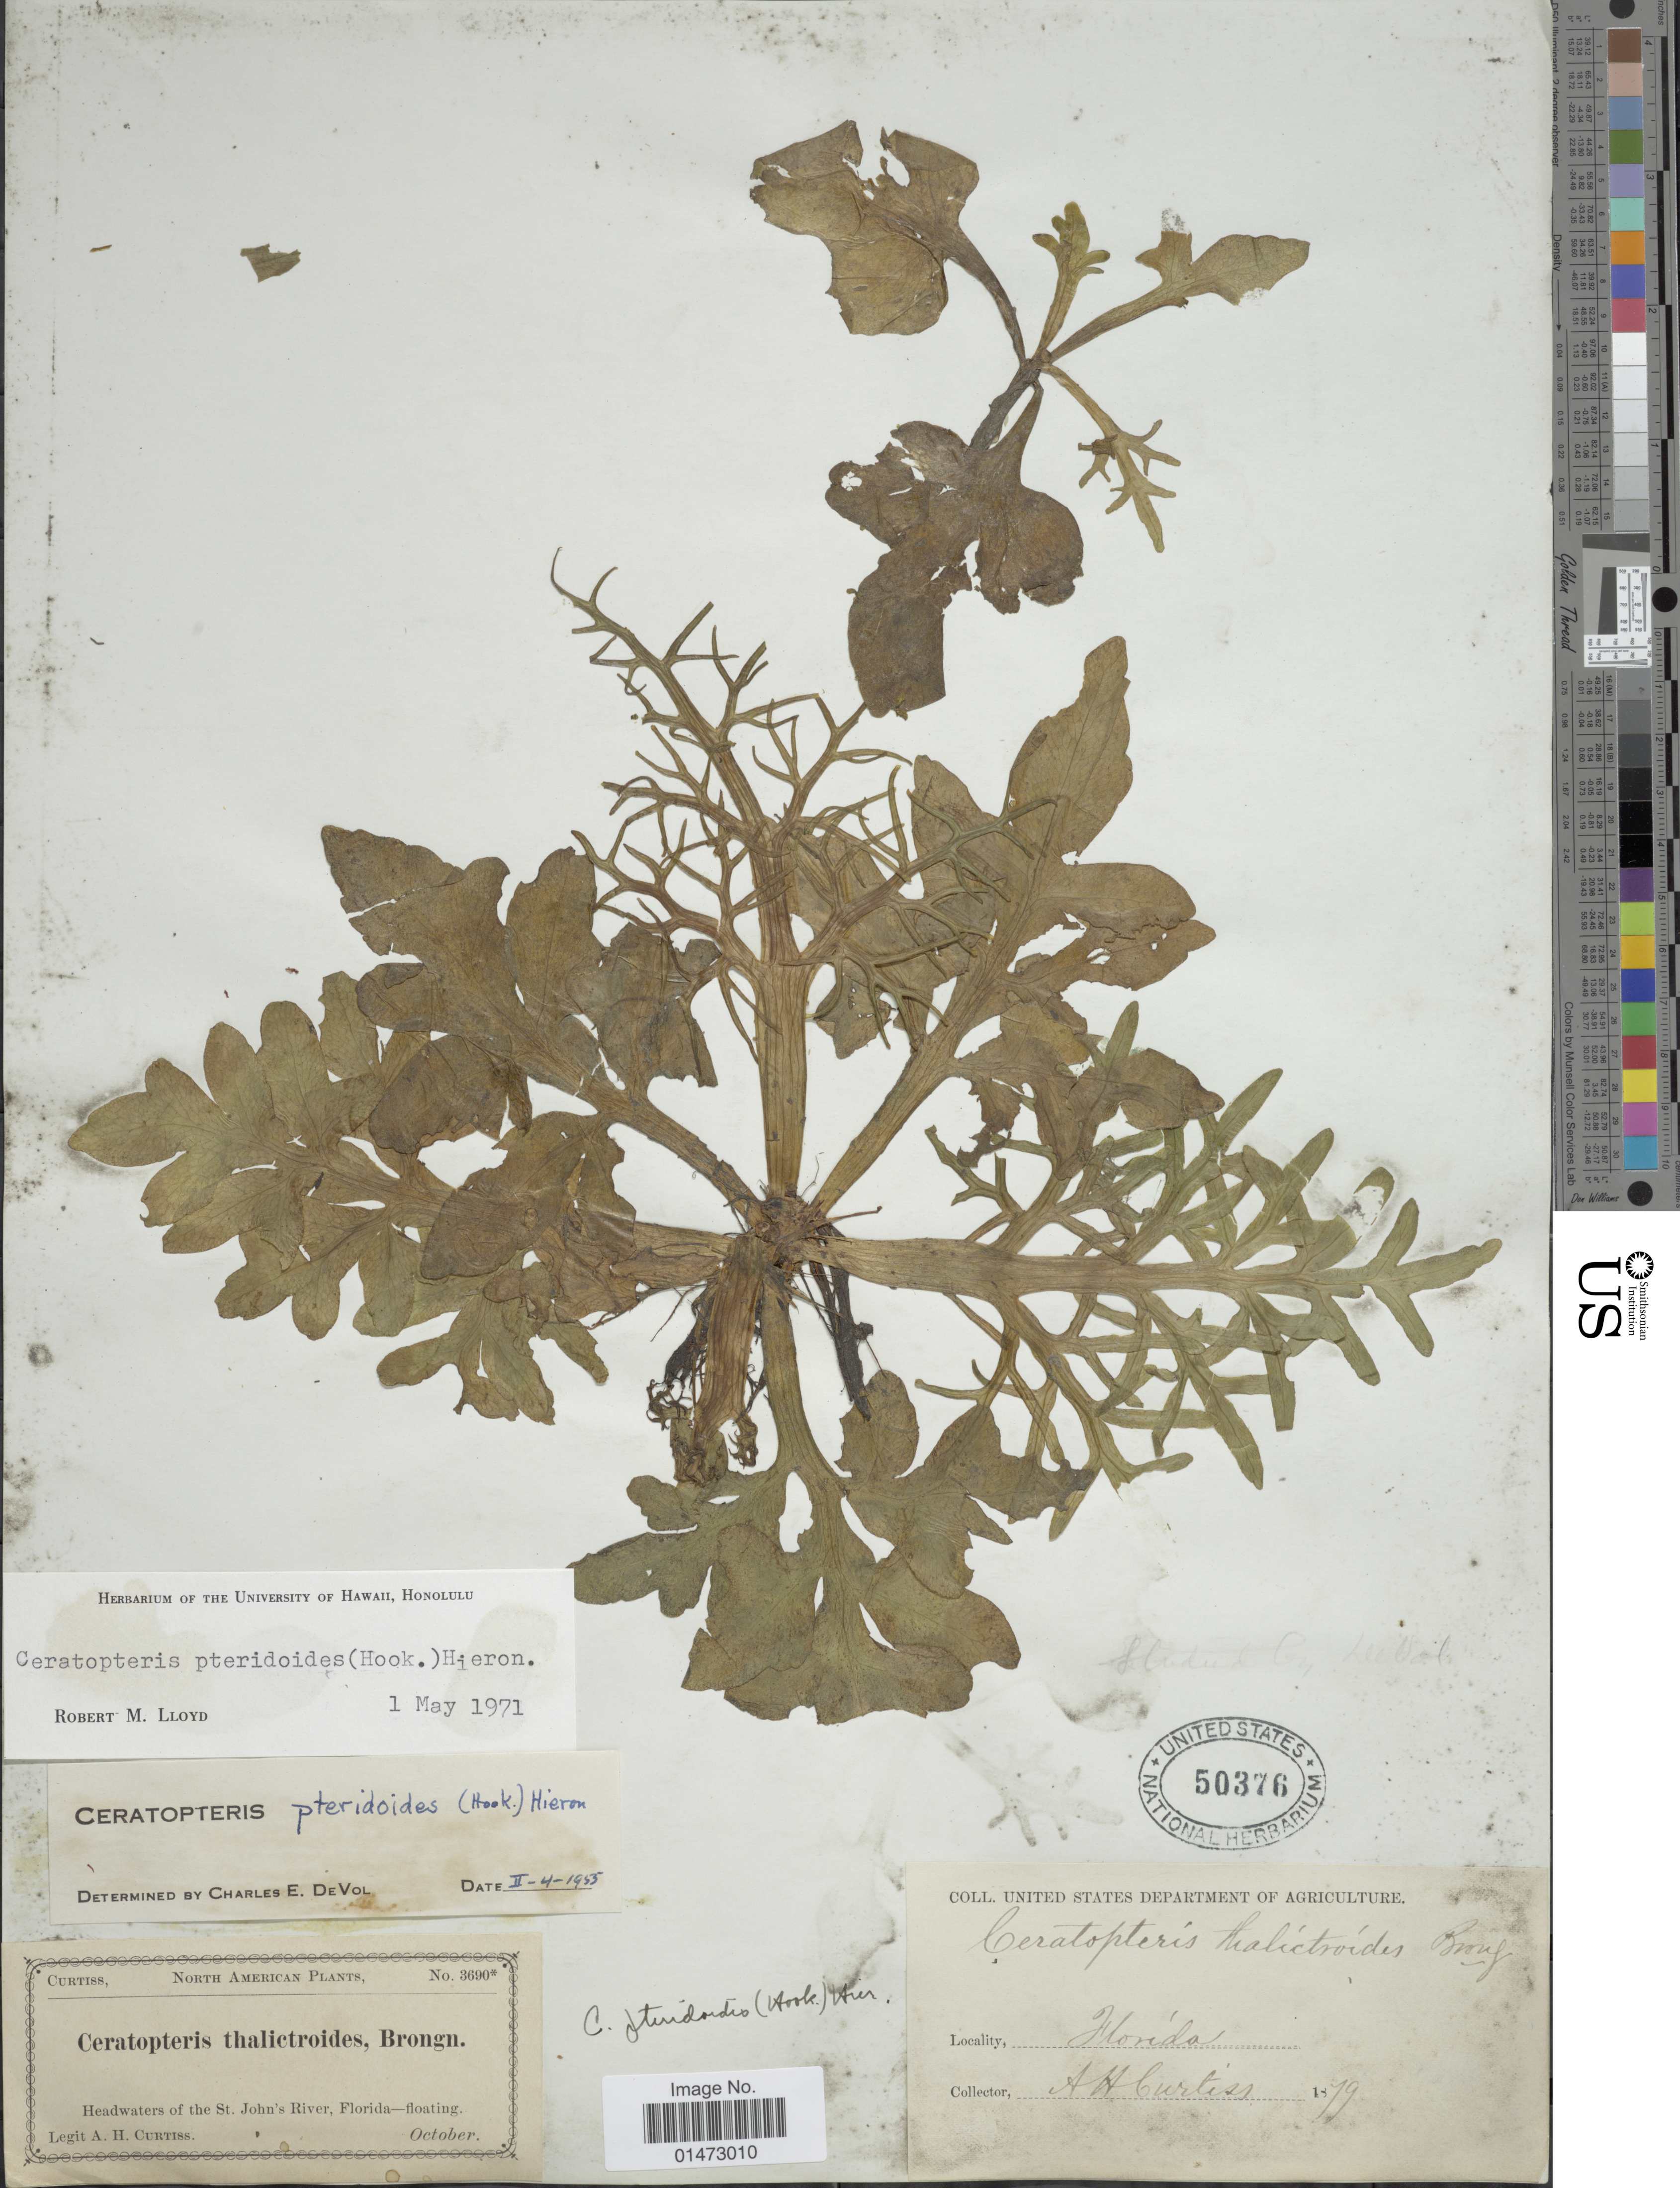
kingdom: Plantae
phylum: Tracheophyta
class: Polypodiopsida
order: Polypodiales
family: Pteridaceae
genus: Ceratopteris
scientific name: Ceratopteris pteridioides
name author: (Hook.) Hieron.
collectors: A. H. Curtiss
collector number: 3690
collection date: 1879-10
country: United States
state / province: Florida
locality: Headwaters of the St. John's River, Florida-floating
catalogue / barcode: US 50376